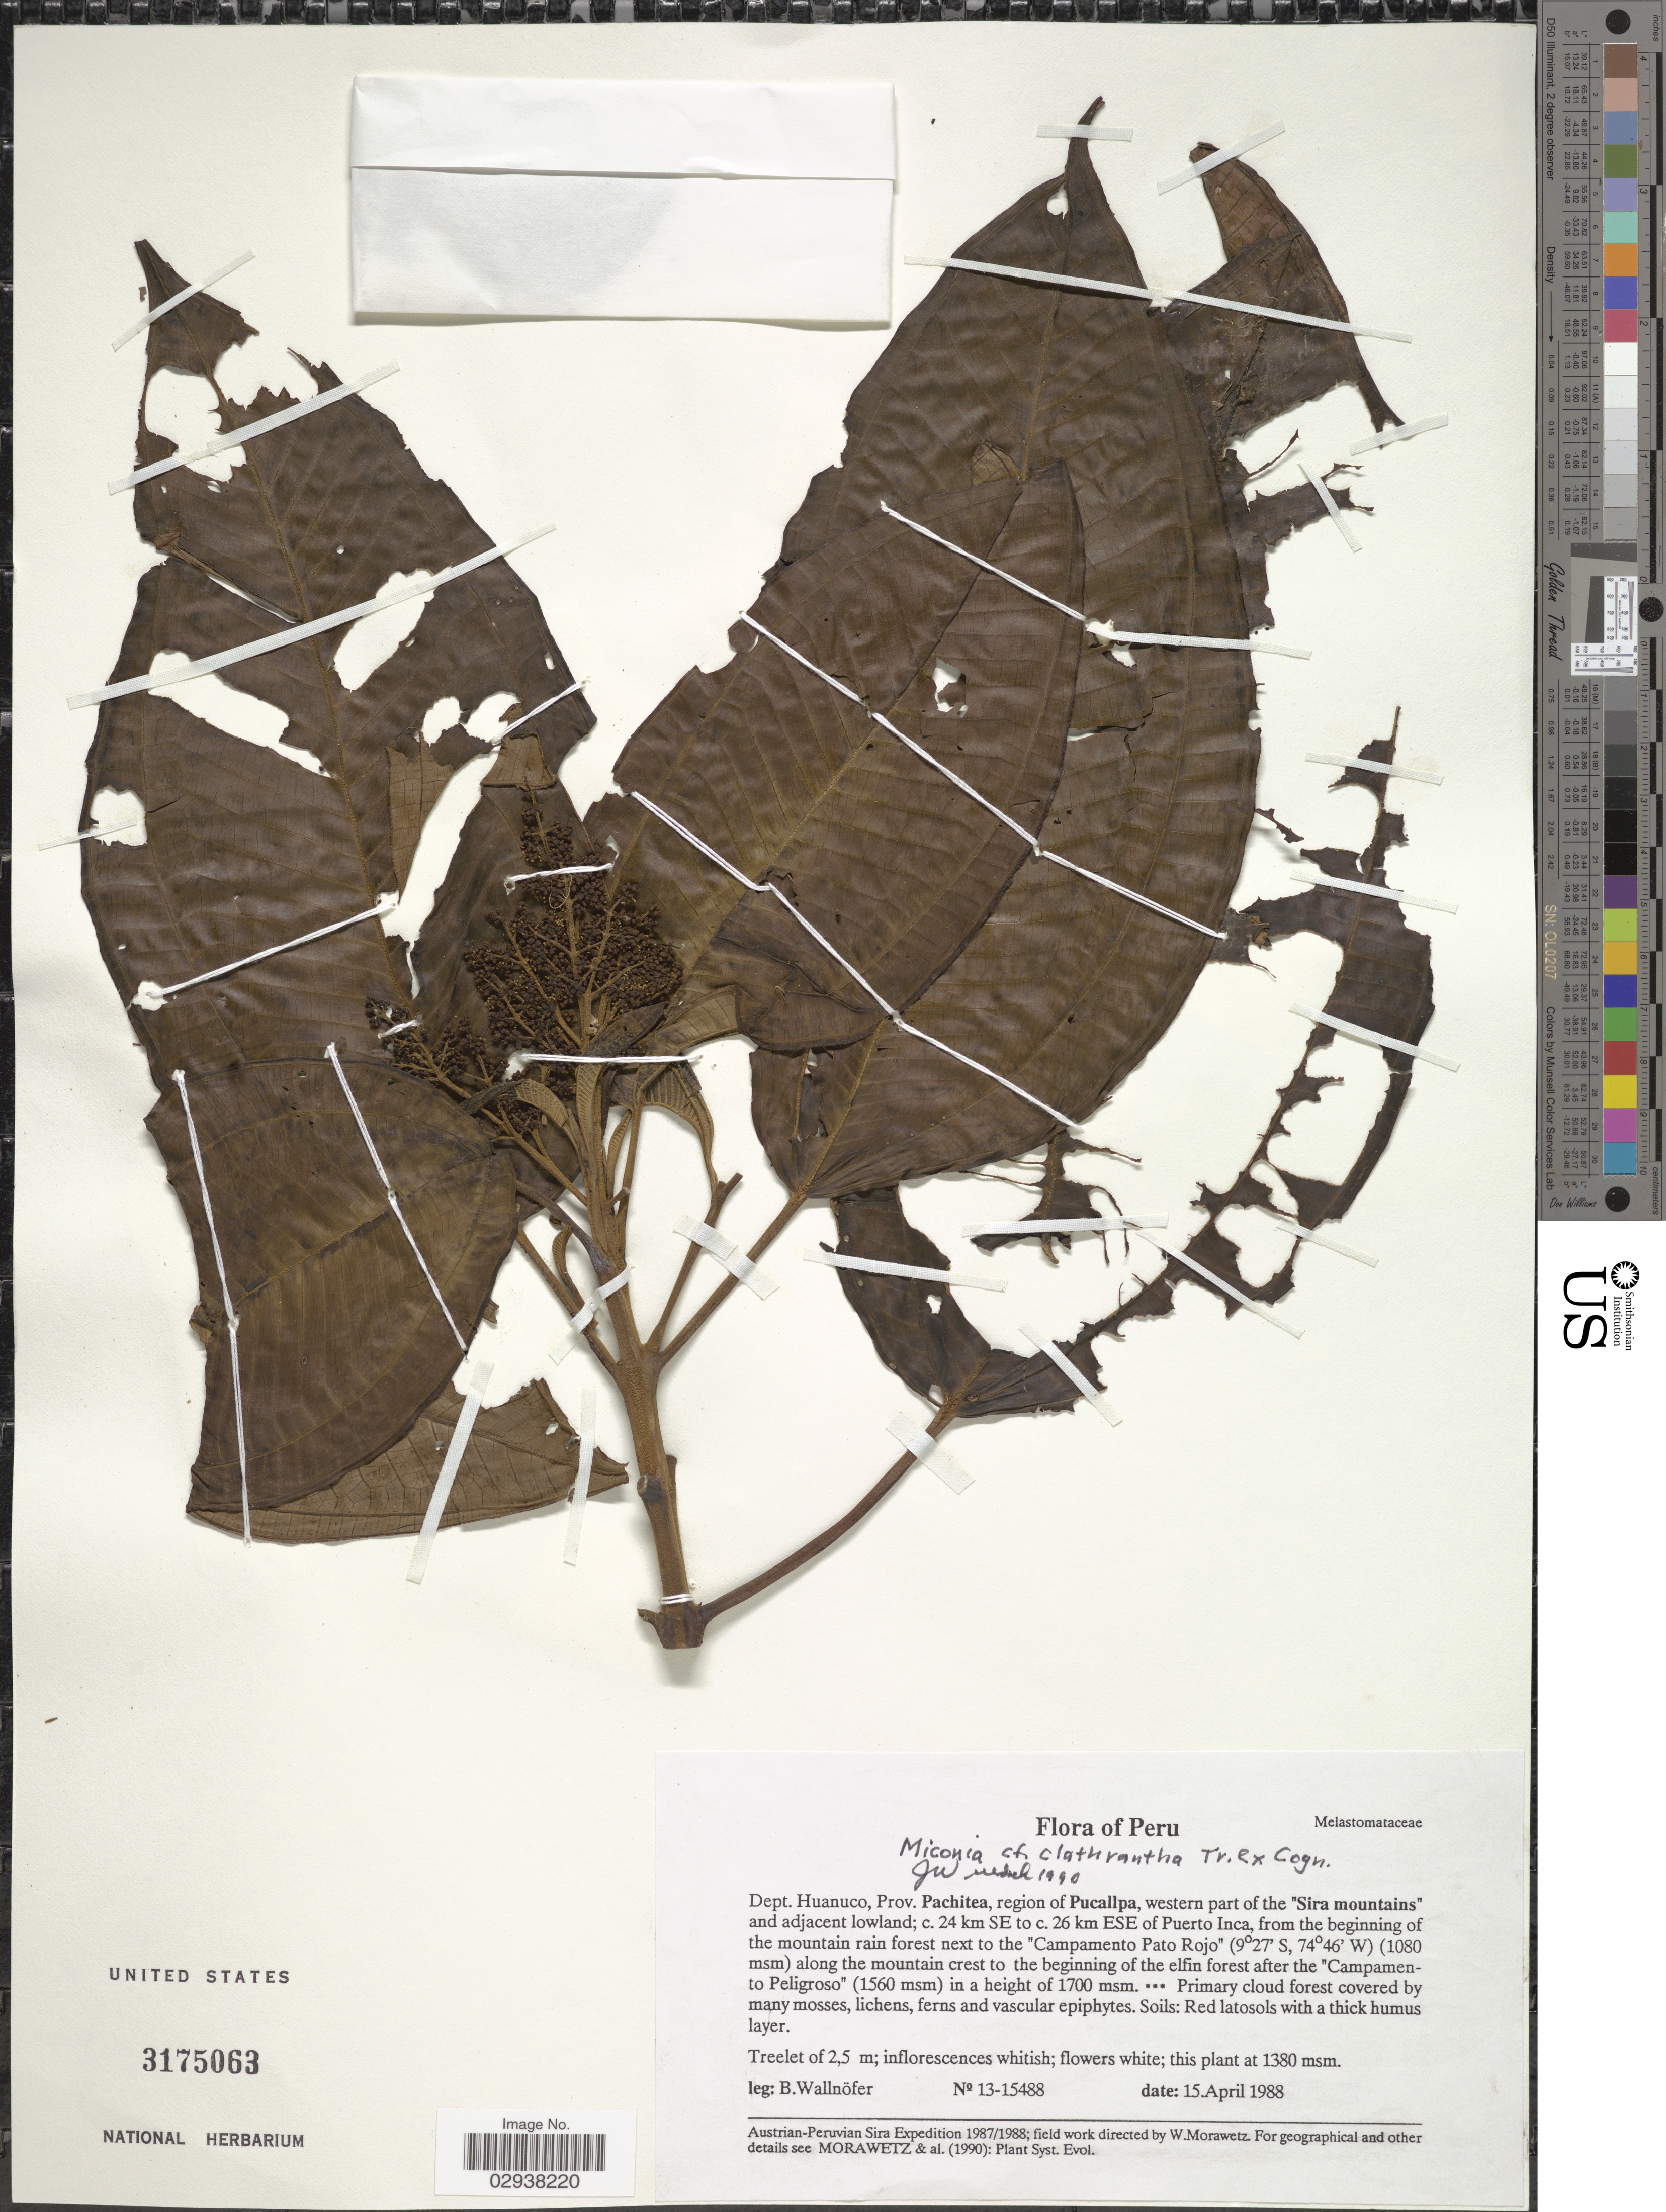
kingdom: Plantae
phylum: Tracheophyta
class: Magnoliopsida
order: Myrtales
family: Melastomataceae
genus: Miconia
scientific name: Miconia clathrantha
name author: Triana ex Cogn. in A. DC.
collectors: B. Wallnöfer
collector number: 13-15488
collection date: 1988-04-15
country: Peru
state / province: Huánuco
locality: Dept. Huanuco, Prov. Pachitea, region of Pucallpa, western part of the "Sira mountains" and adjacent lowland; c. 24 km SE to c. 26 km ESE of Puerto Inca, from the beginning of the mountain rain forest next to the "Campamento Pato Rojo" along the mountain crest to the beginning of the elfin forest after the "Campamento Peligroso".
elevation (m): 1380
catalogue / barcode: US 3175063